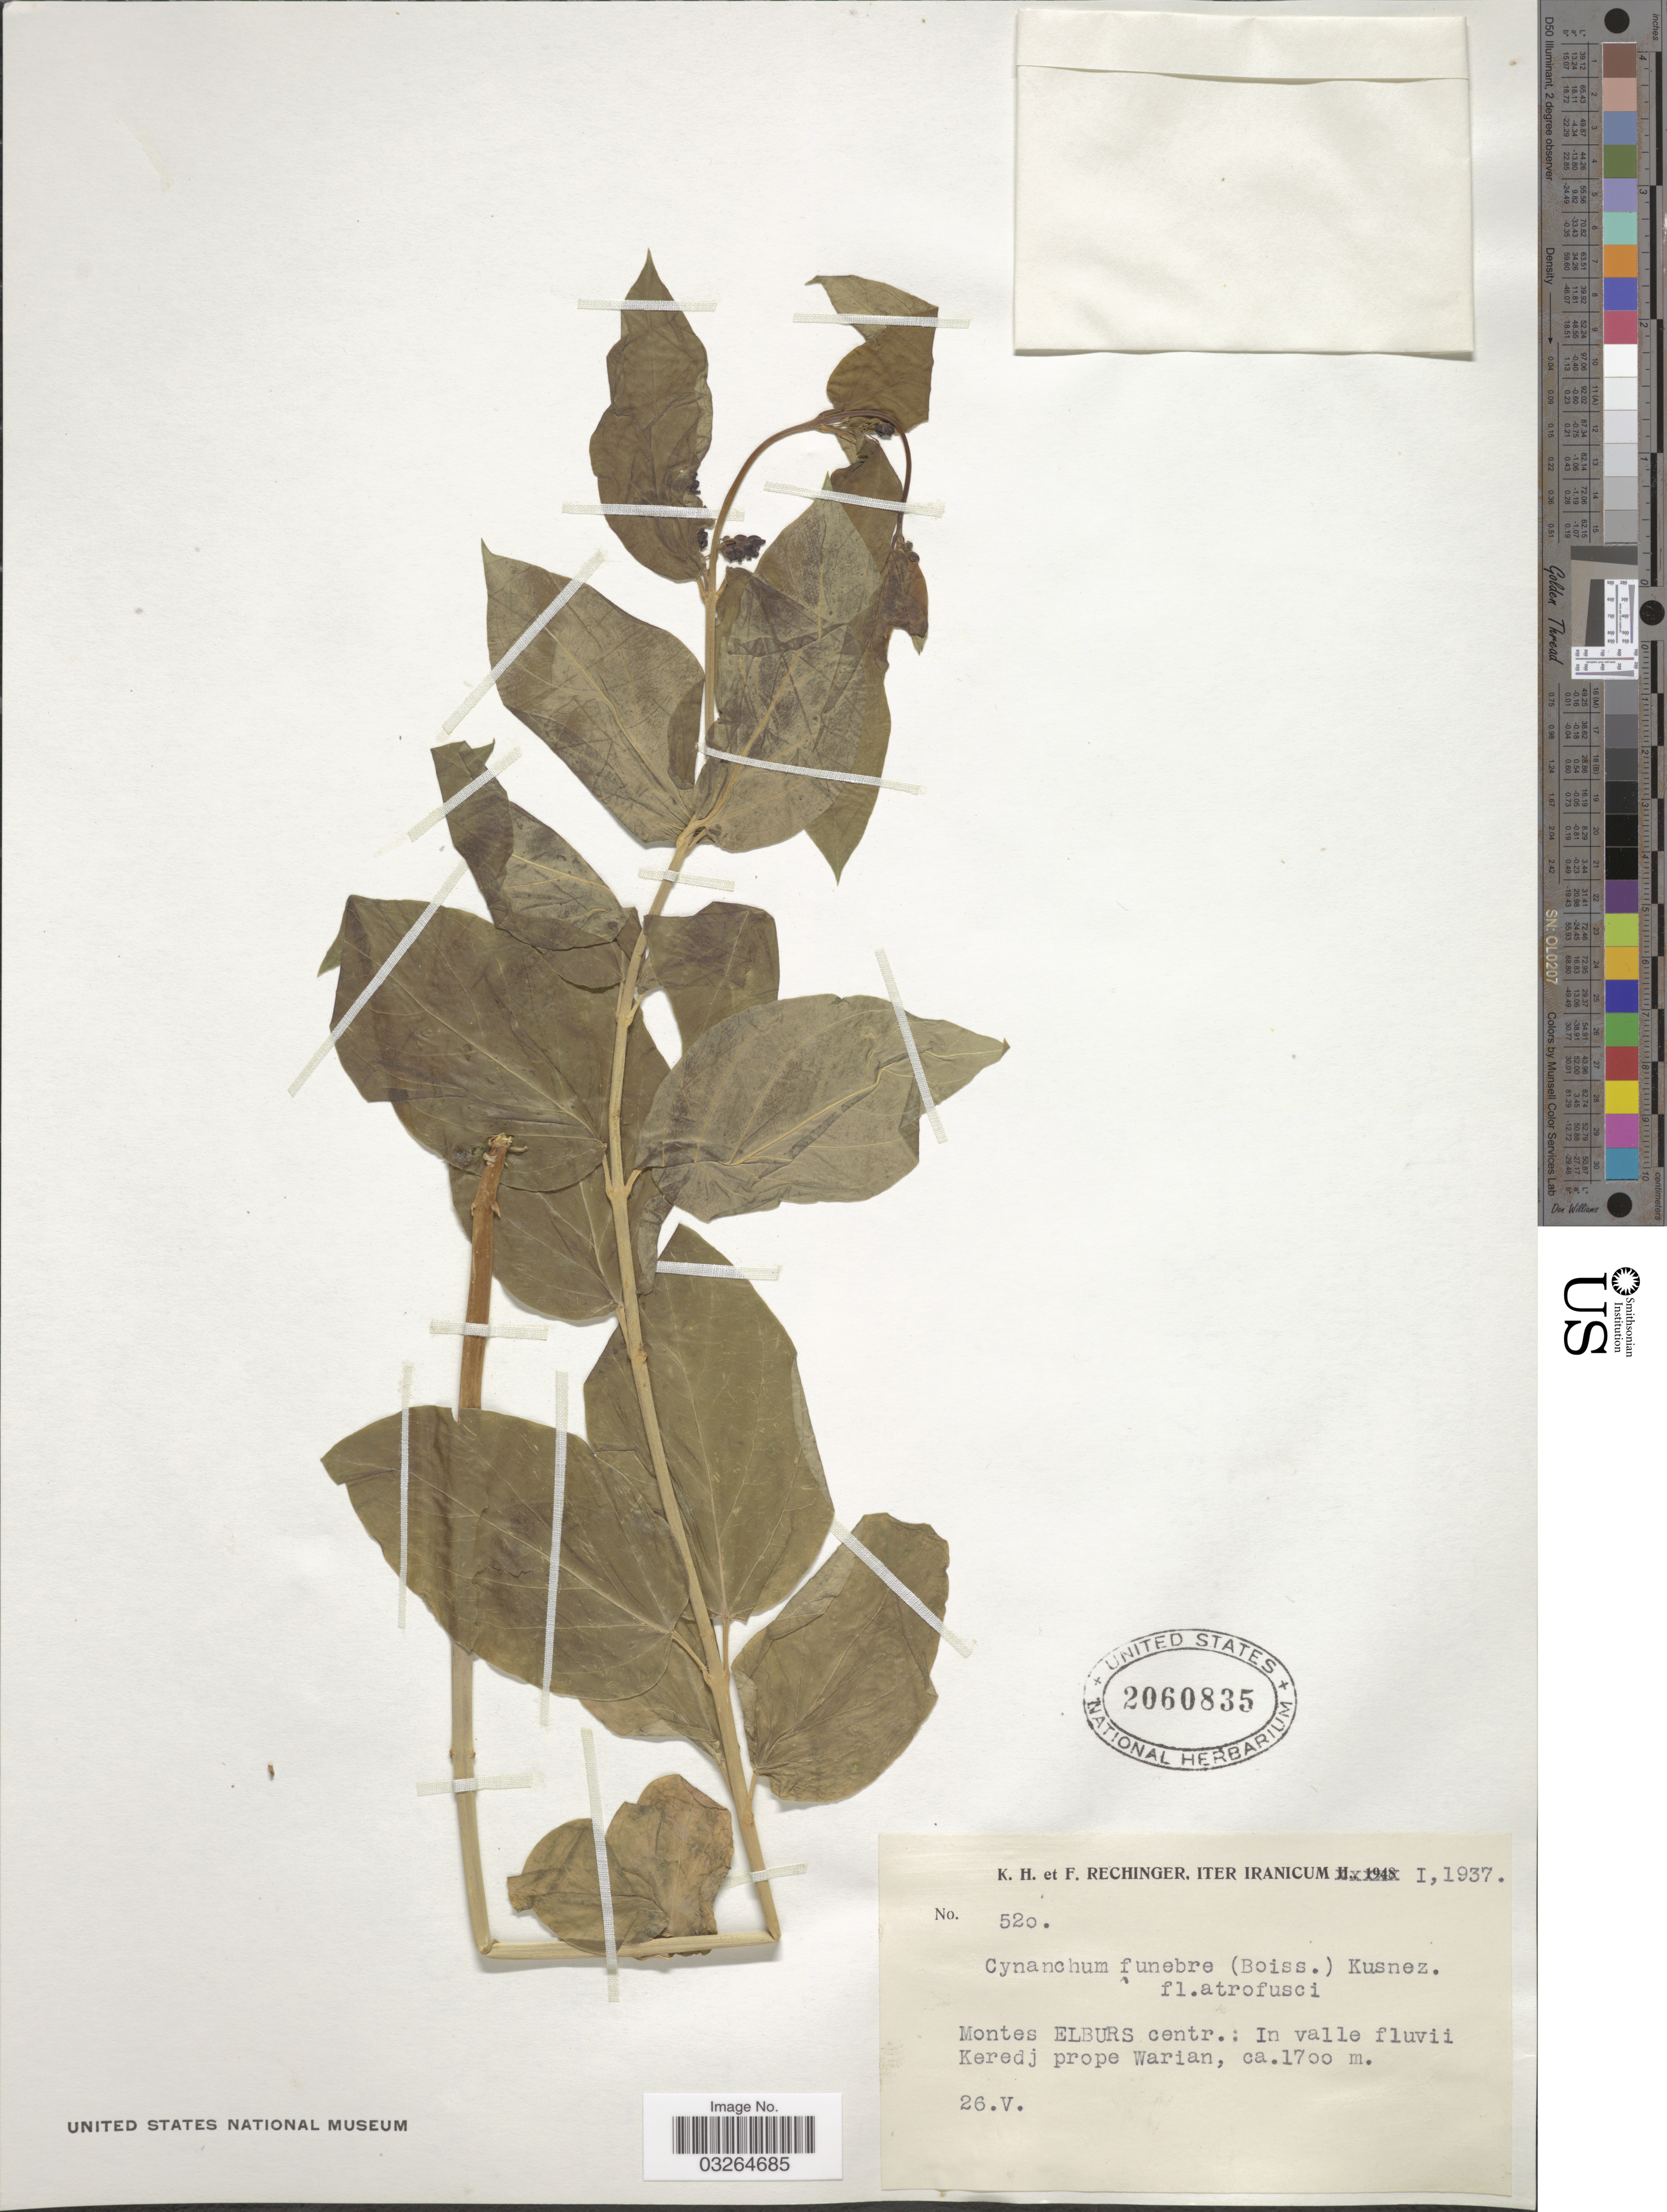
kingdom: Plantae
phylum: Tracheophyta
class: Magnoliopsida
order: Gentianales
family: Apocynaceae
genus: Cynanchum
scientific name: Cynanchum funebre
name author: Kusn.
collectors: K. H. Rechinger & F. Rechinger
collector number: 520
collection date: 1937-01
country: Iran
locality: Montes ELBURS centr.: In valle fluvii Keredj prope Warian.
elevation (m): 1700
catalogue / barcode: US 2060835